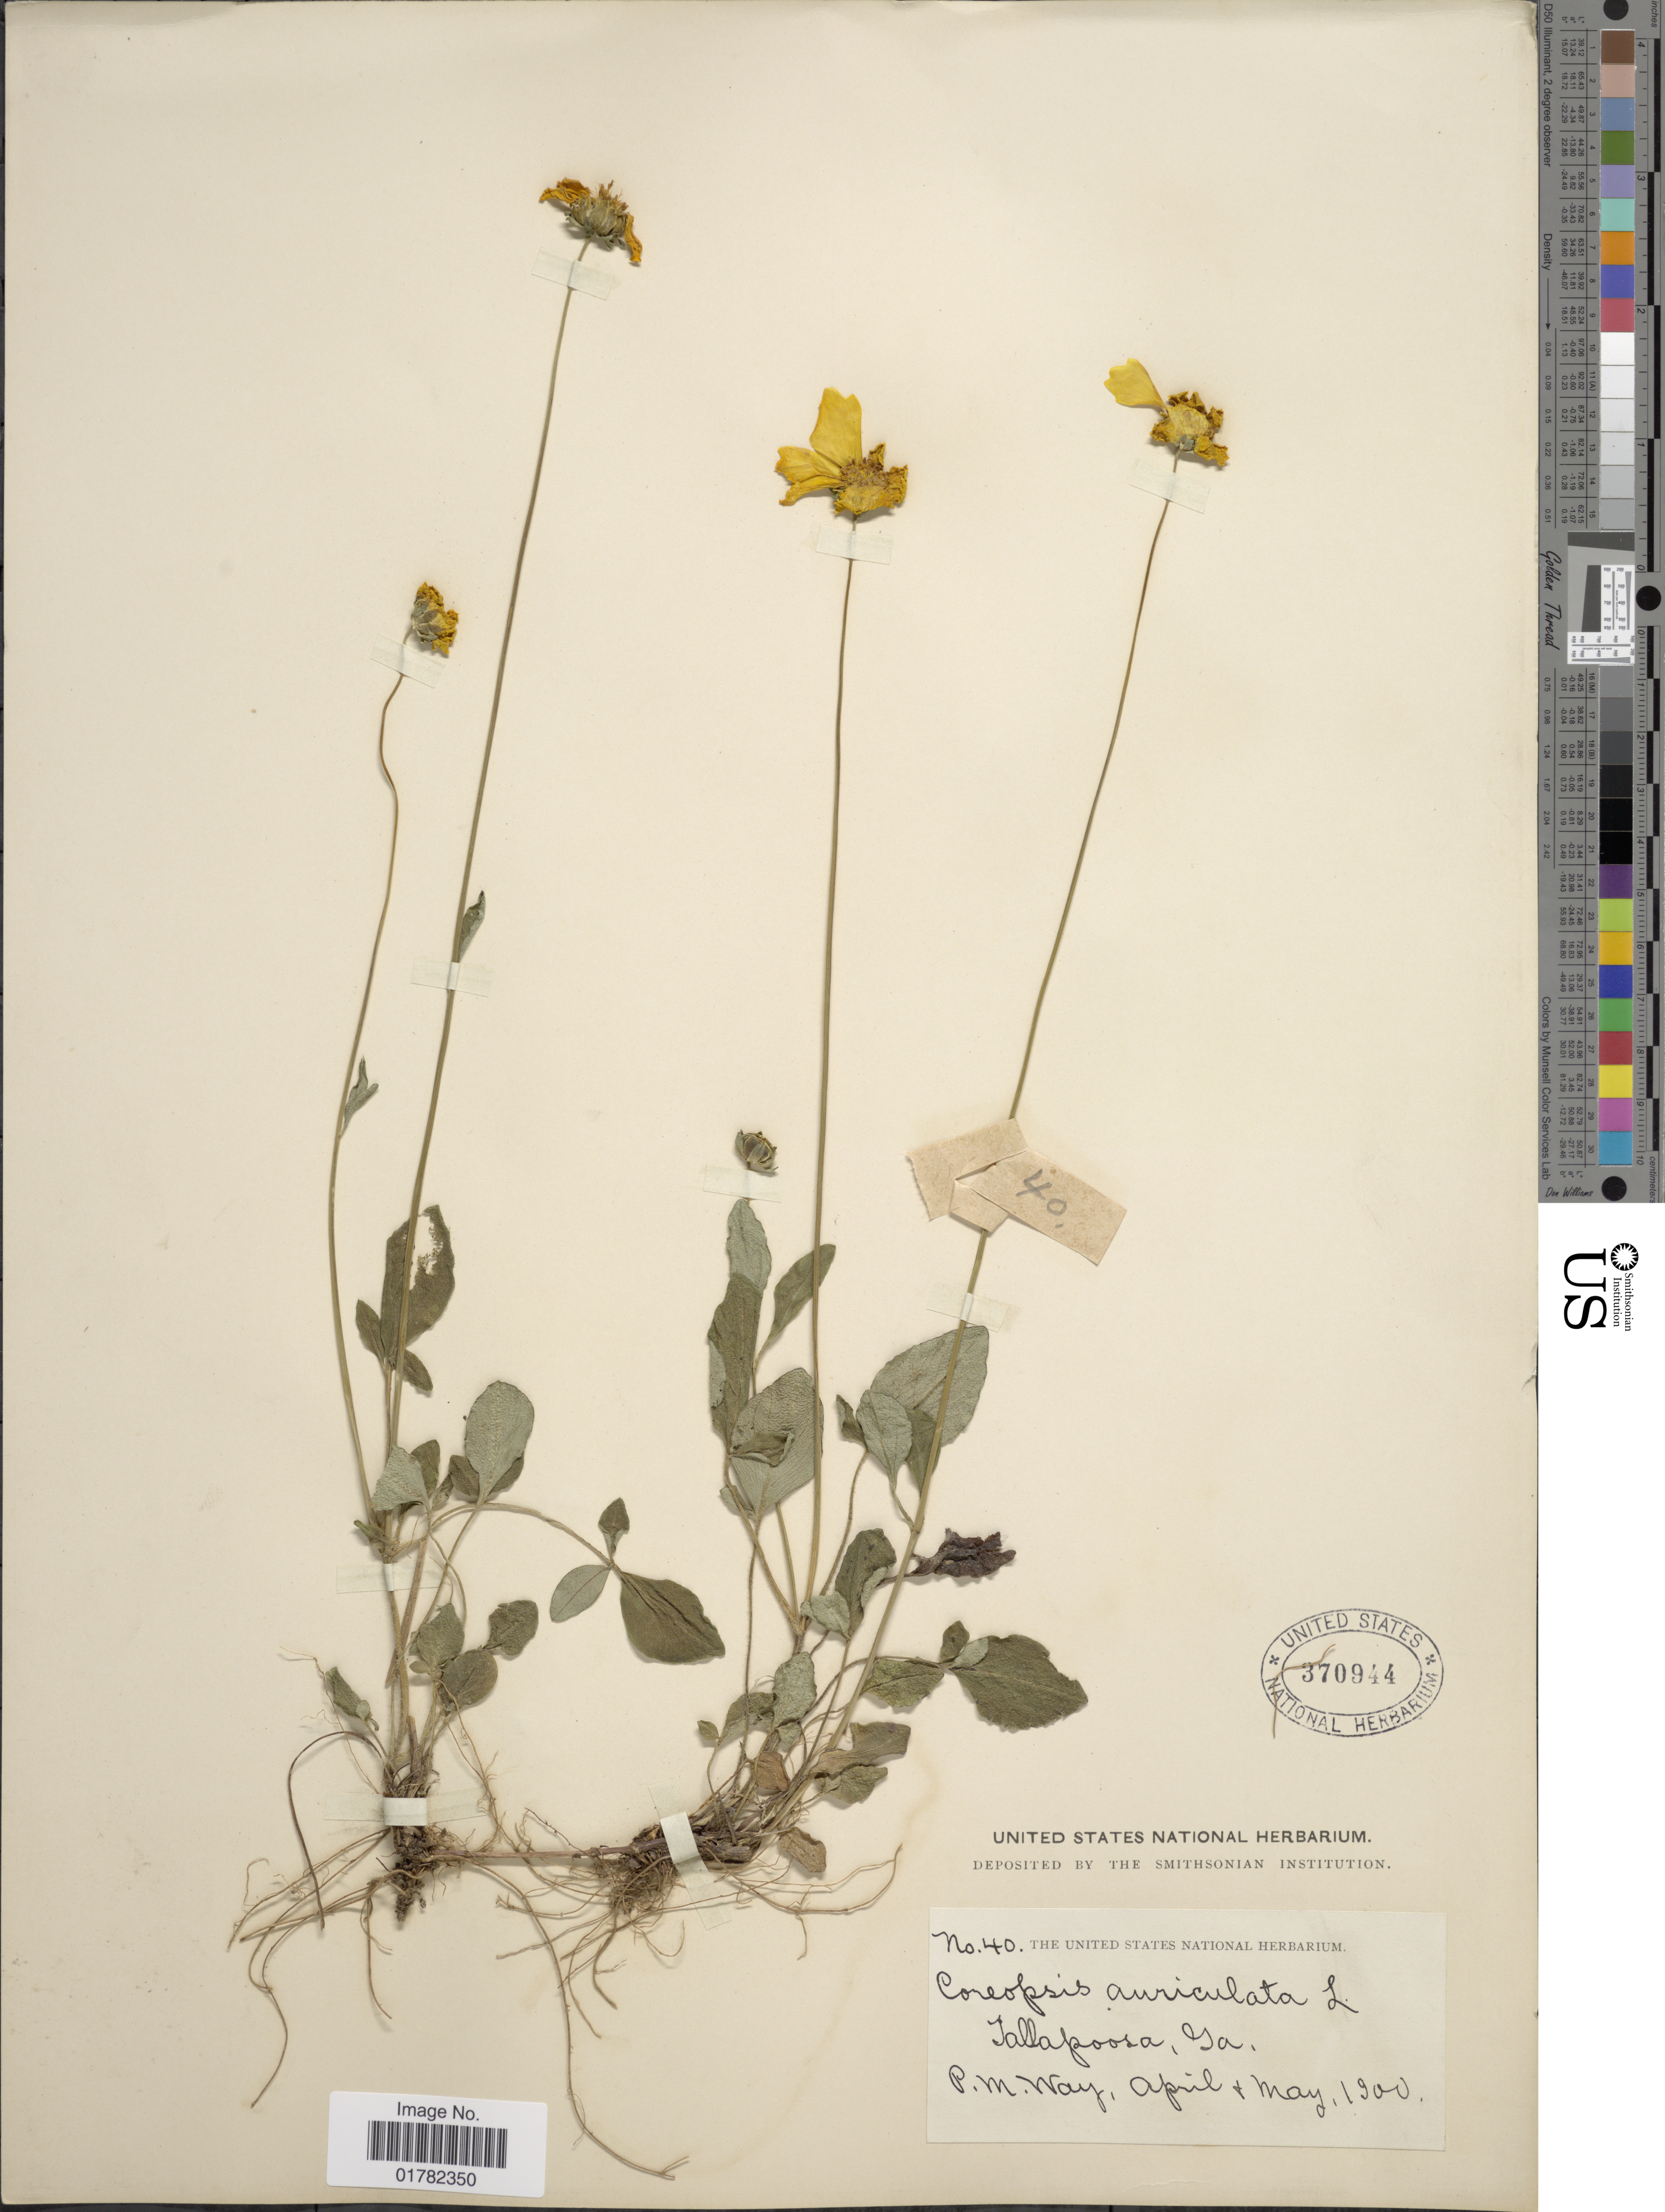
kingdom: Plantae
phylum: Tracheophyta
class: Magnoliopsida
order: Asterales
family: Asteraceae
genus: Coreopsis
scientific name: Coreopsis auriculata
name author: L.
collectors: P. Way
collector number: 40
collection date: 1900-04/1900-05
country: United States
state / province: Georgia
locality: Tallapoosa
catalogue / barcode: US 370944